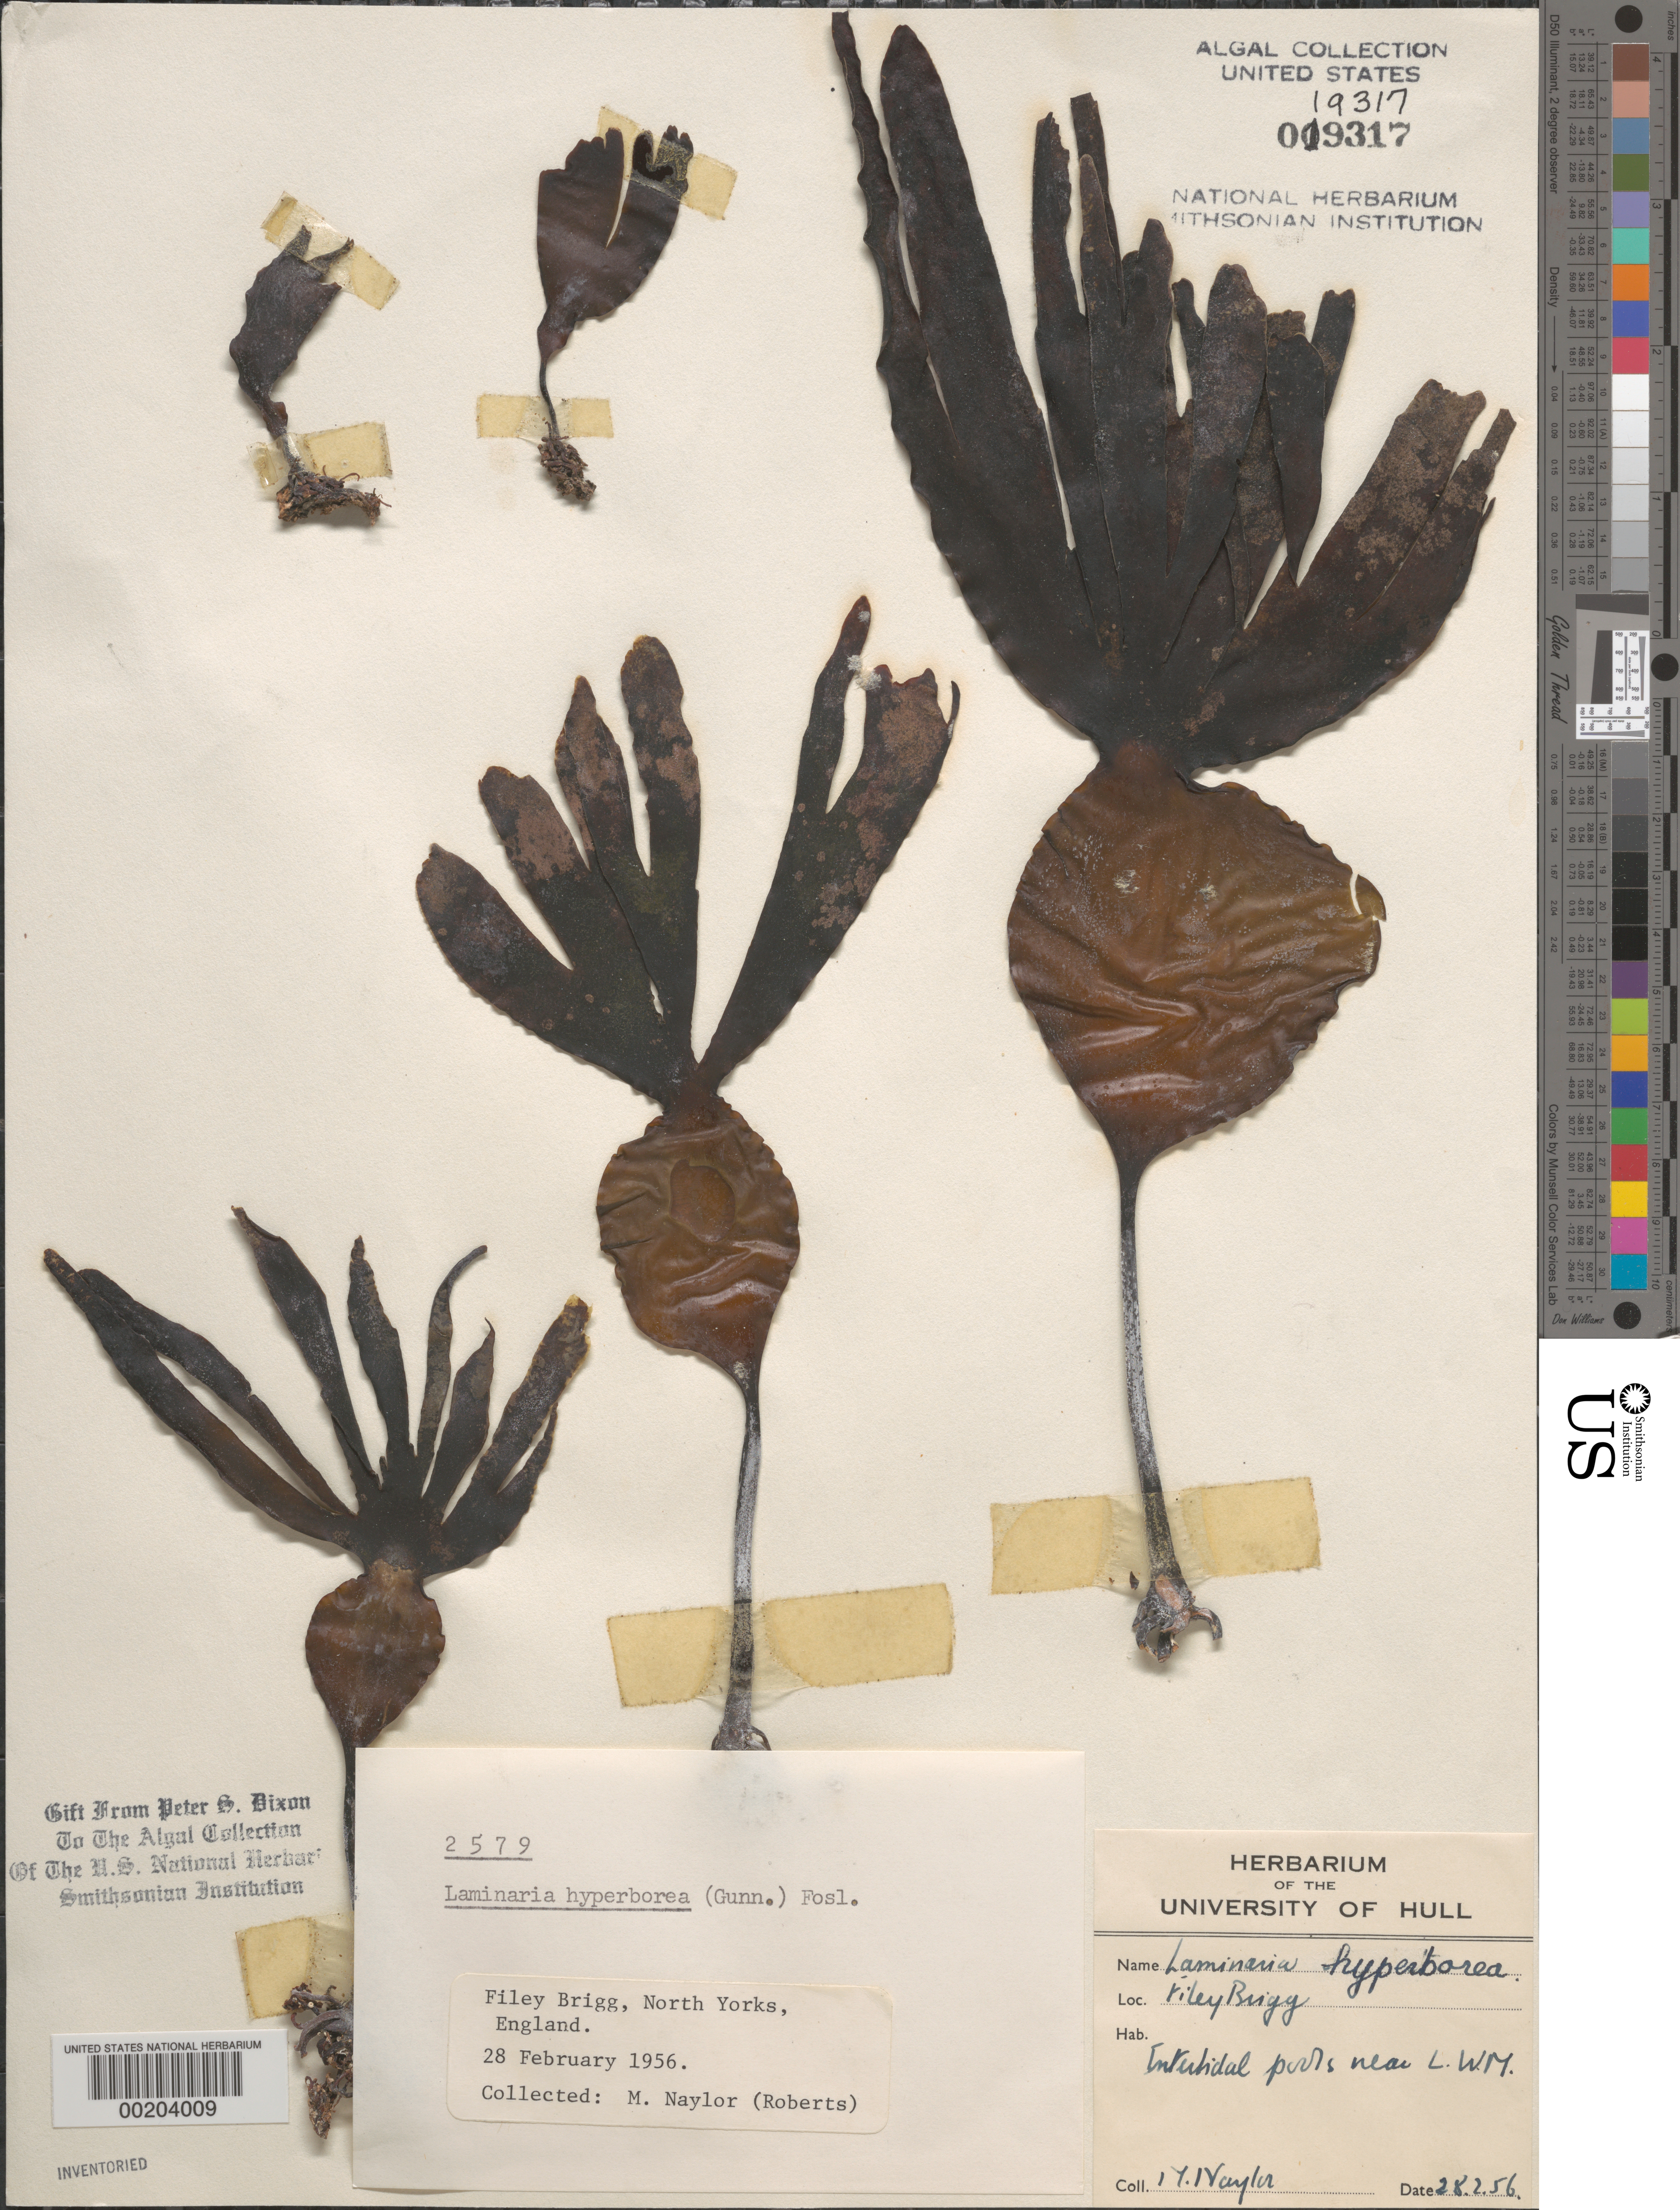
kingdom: Chromista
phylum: Ochrophyta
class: Phaeophyceae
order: Laminariales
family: Laminariaceae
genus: Laminaria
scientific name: Laminaria hyperborea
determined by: Dixon, P. S.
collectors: M. Roberts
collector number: PSD 2579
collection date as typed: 28 Feb 1956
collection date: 1956-02-28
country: United Kingdom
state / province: England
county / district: North Yorkshire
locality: Filey Brigg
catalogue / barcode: US 19317